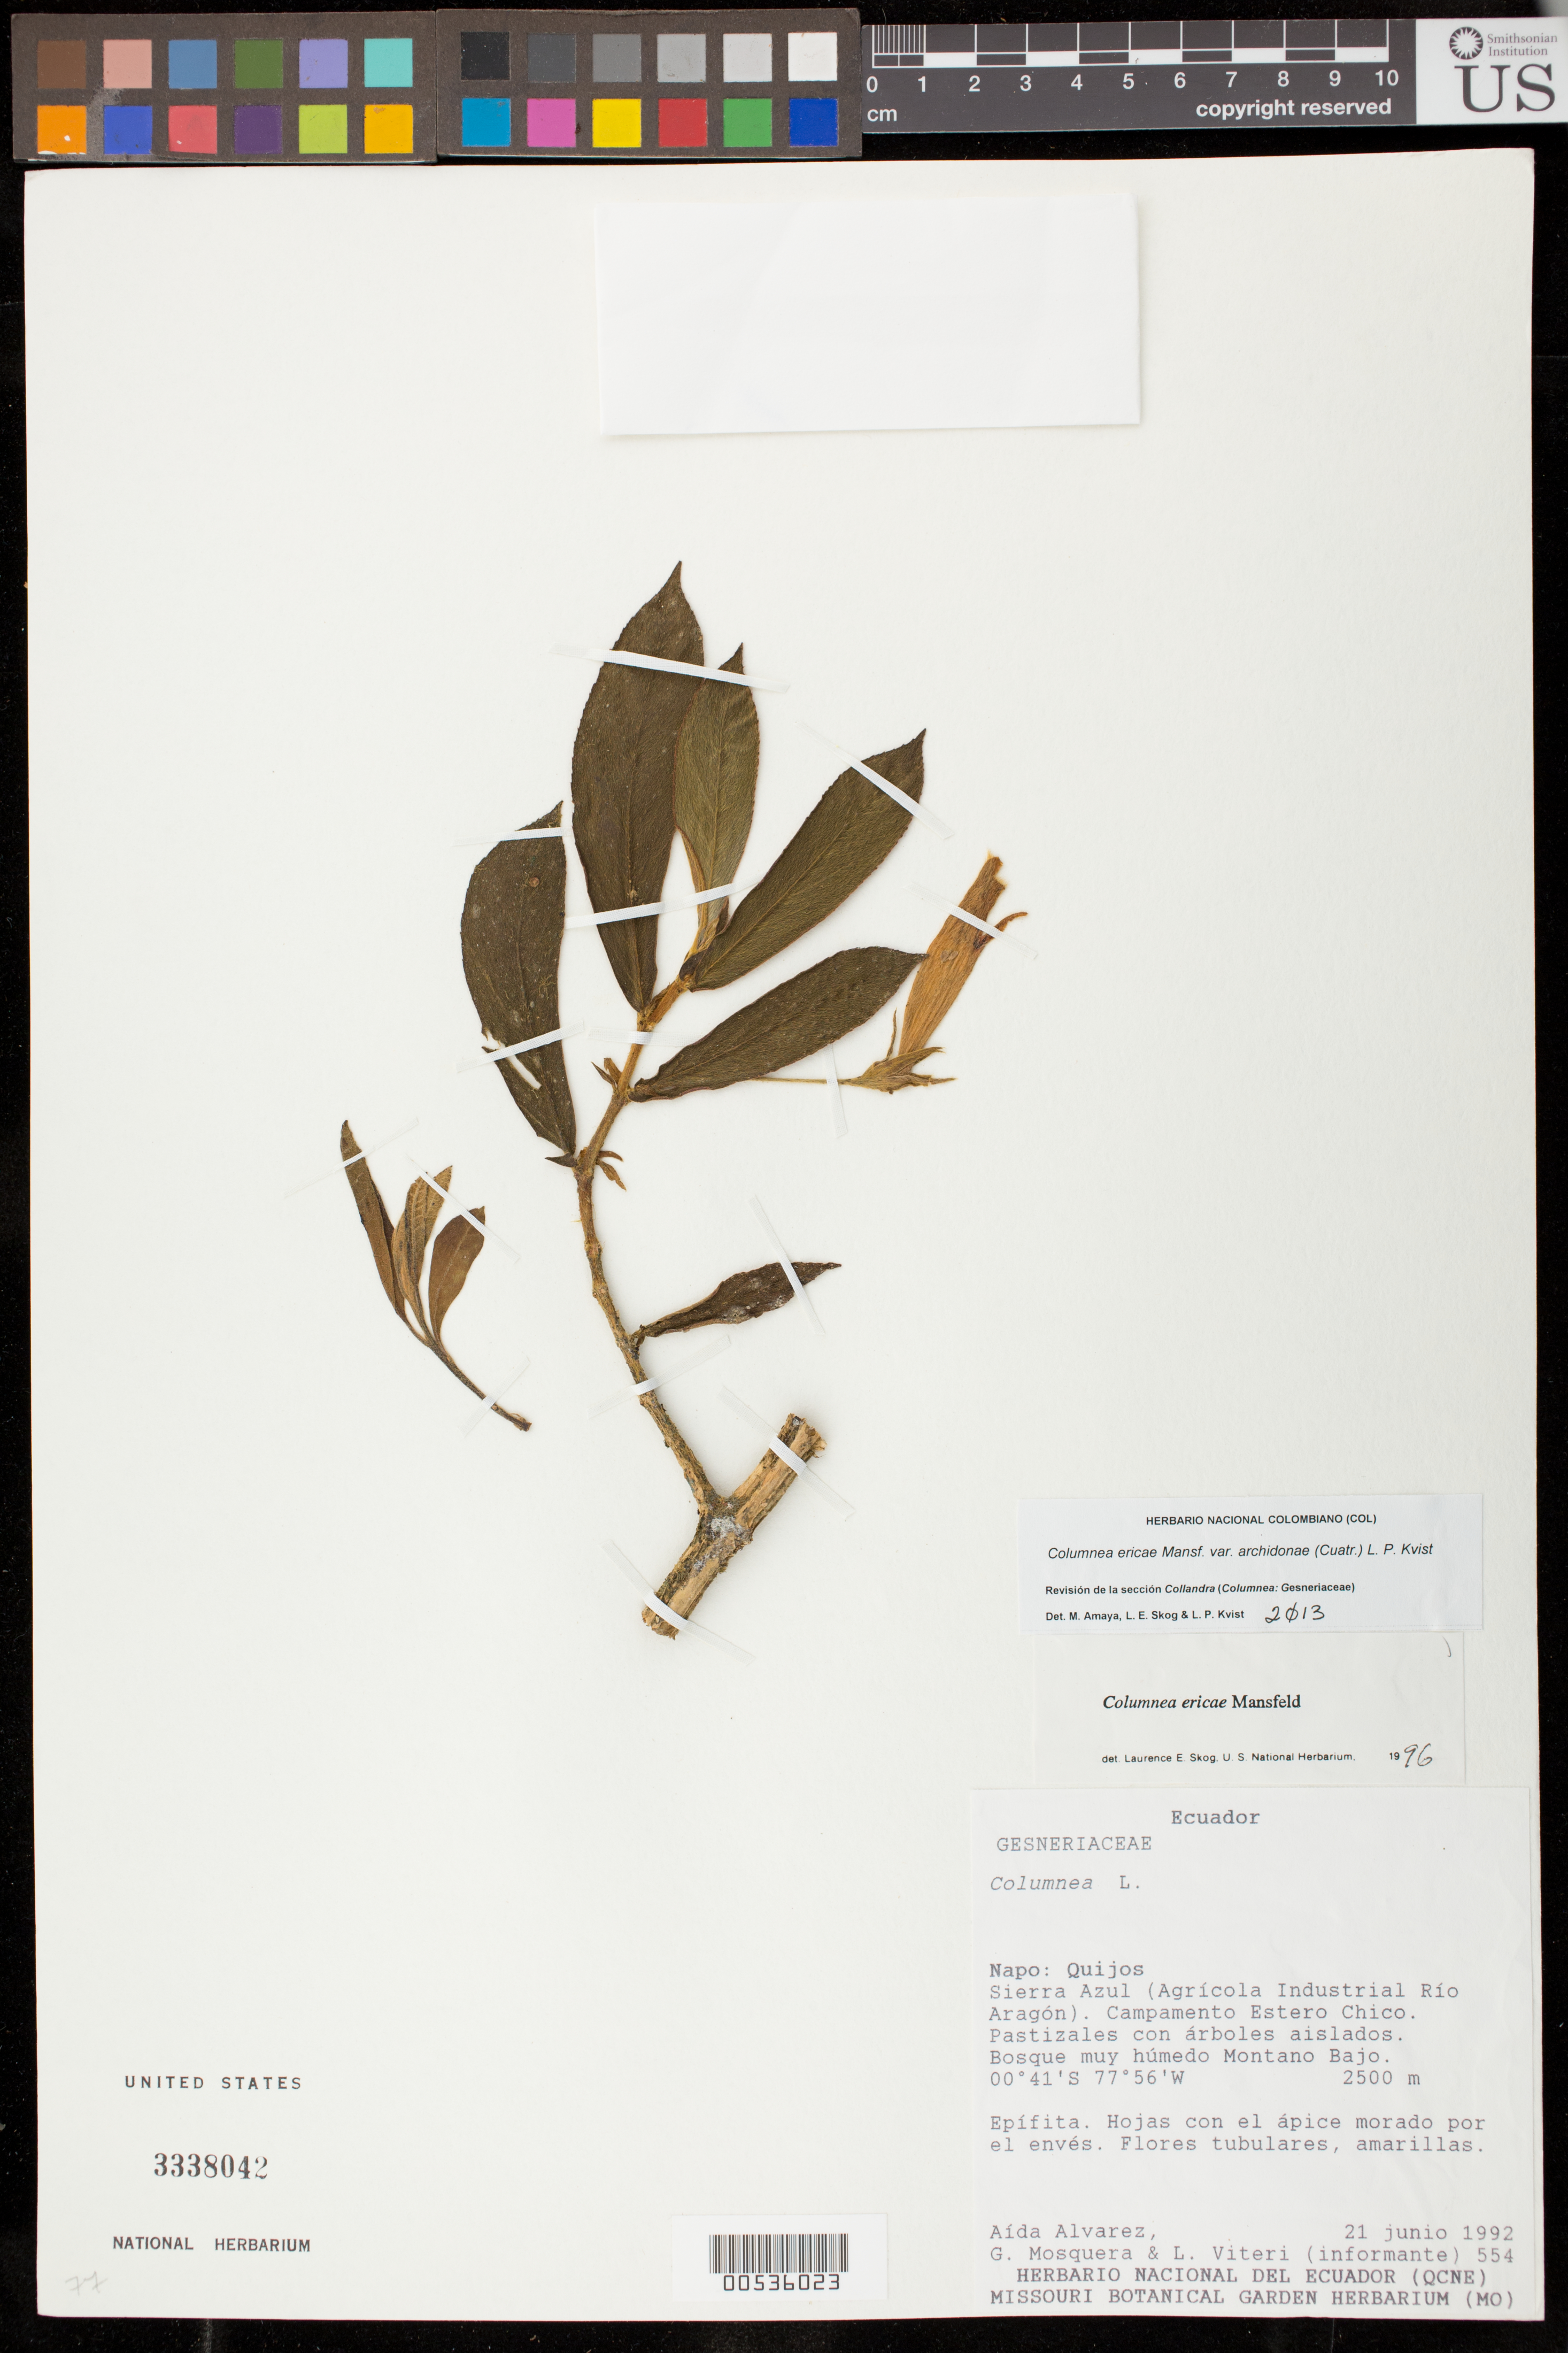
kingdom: Plantae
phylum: Tracheophyta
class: Magnoliopsida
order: Lamiales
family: Gesneriaceae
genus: Columnea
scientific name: Columnea ericae var. archidonae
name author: (Cuatrec.) L.P. Kvist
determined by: Amaya-Márquez, M.; Skog, Laurence E.; Kvist, L. P.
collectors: A. Alvarez, G. Mosquera & L. Viteri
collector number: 554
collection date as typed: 21 Jun 1992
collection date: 1992-06-21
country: Ecuador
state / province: Napo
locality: Quijos; Sierra Azul (Agrícola Industrial Río Aragón). Campamento Estero Chico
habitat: Pastizales con árboles aislados; bosque muy húmedo montano bajo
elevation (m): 2500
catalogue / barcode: US 3338042